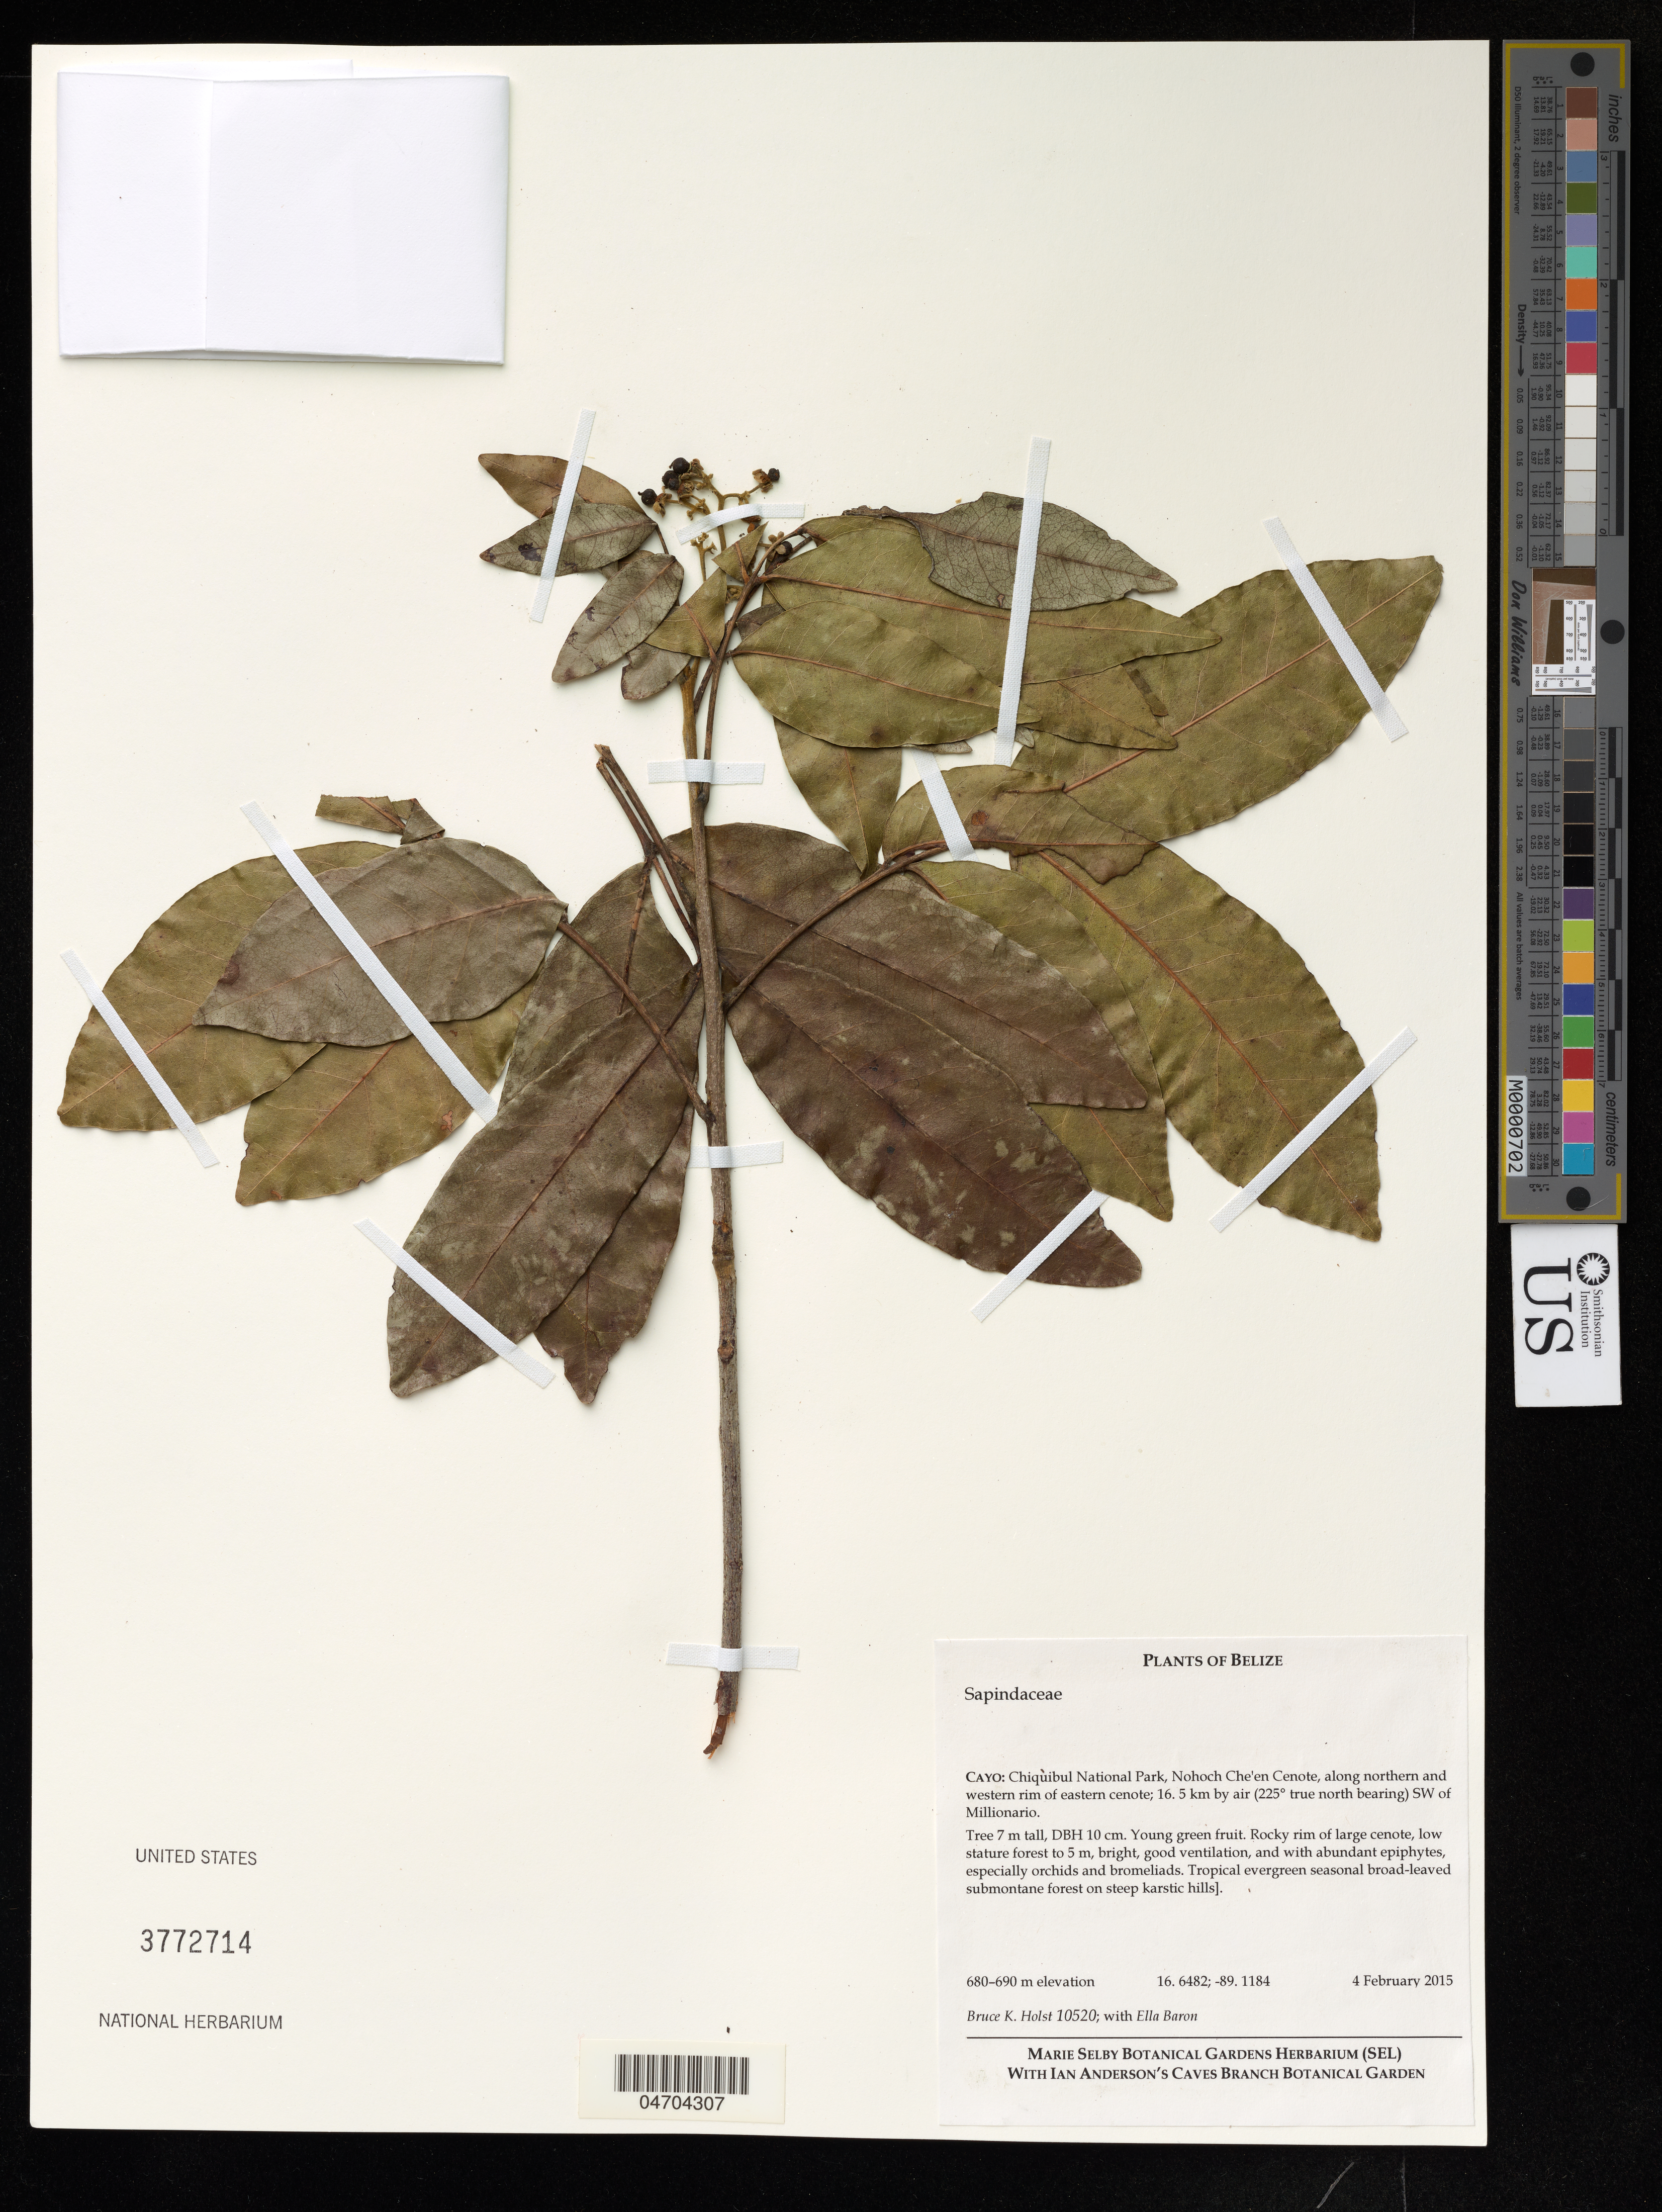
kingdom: Plantae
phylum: Tracheophyta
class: Magnoliopsida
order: Sapindales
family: Sapindaceae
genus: Exothea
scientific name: Exothea paniculata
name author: (Juss.) Radlk.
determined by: Acevedo-Rodriguez, P., (US), Smithsonian Institution - National Museum of Natural History (UNITED STATES)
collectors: B. Holst & E. Baron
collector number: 10520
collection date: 2015-02-04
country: Belize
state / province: Cayo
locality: Chiqùibul National Park, Nohoch Che'en Cenote, along northern and western rim of eastern cenote, 16.5 km by air.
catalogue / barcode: US 3772714